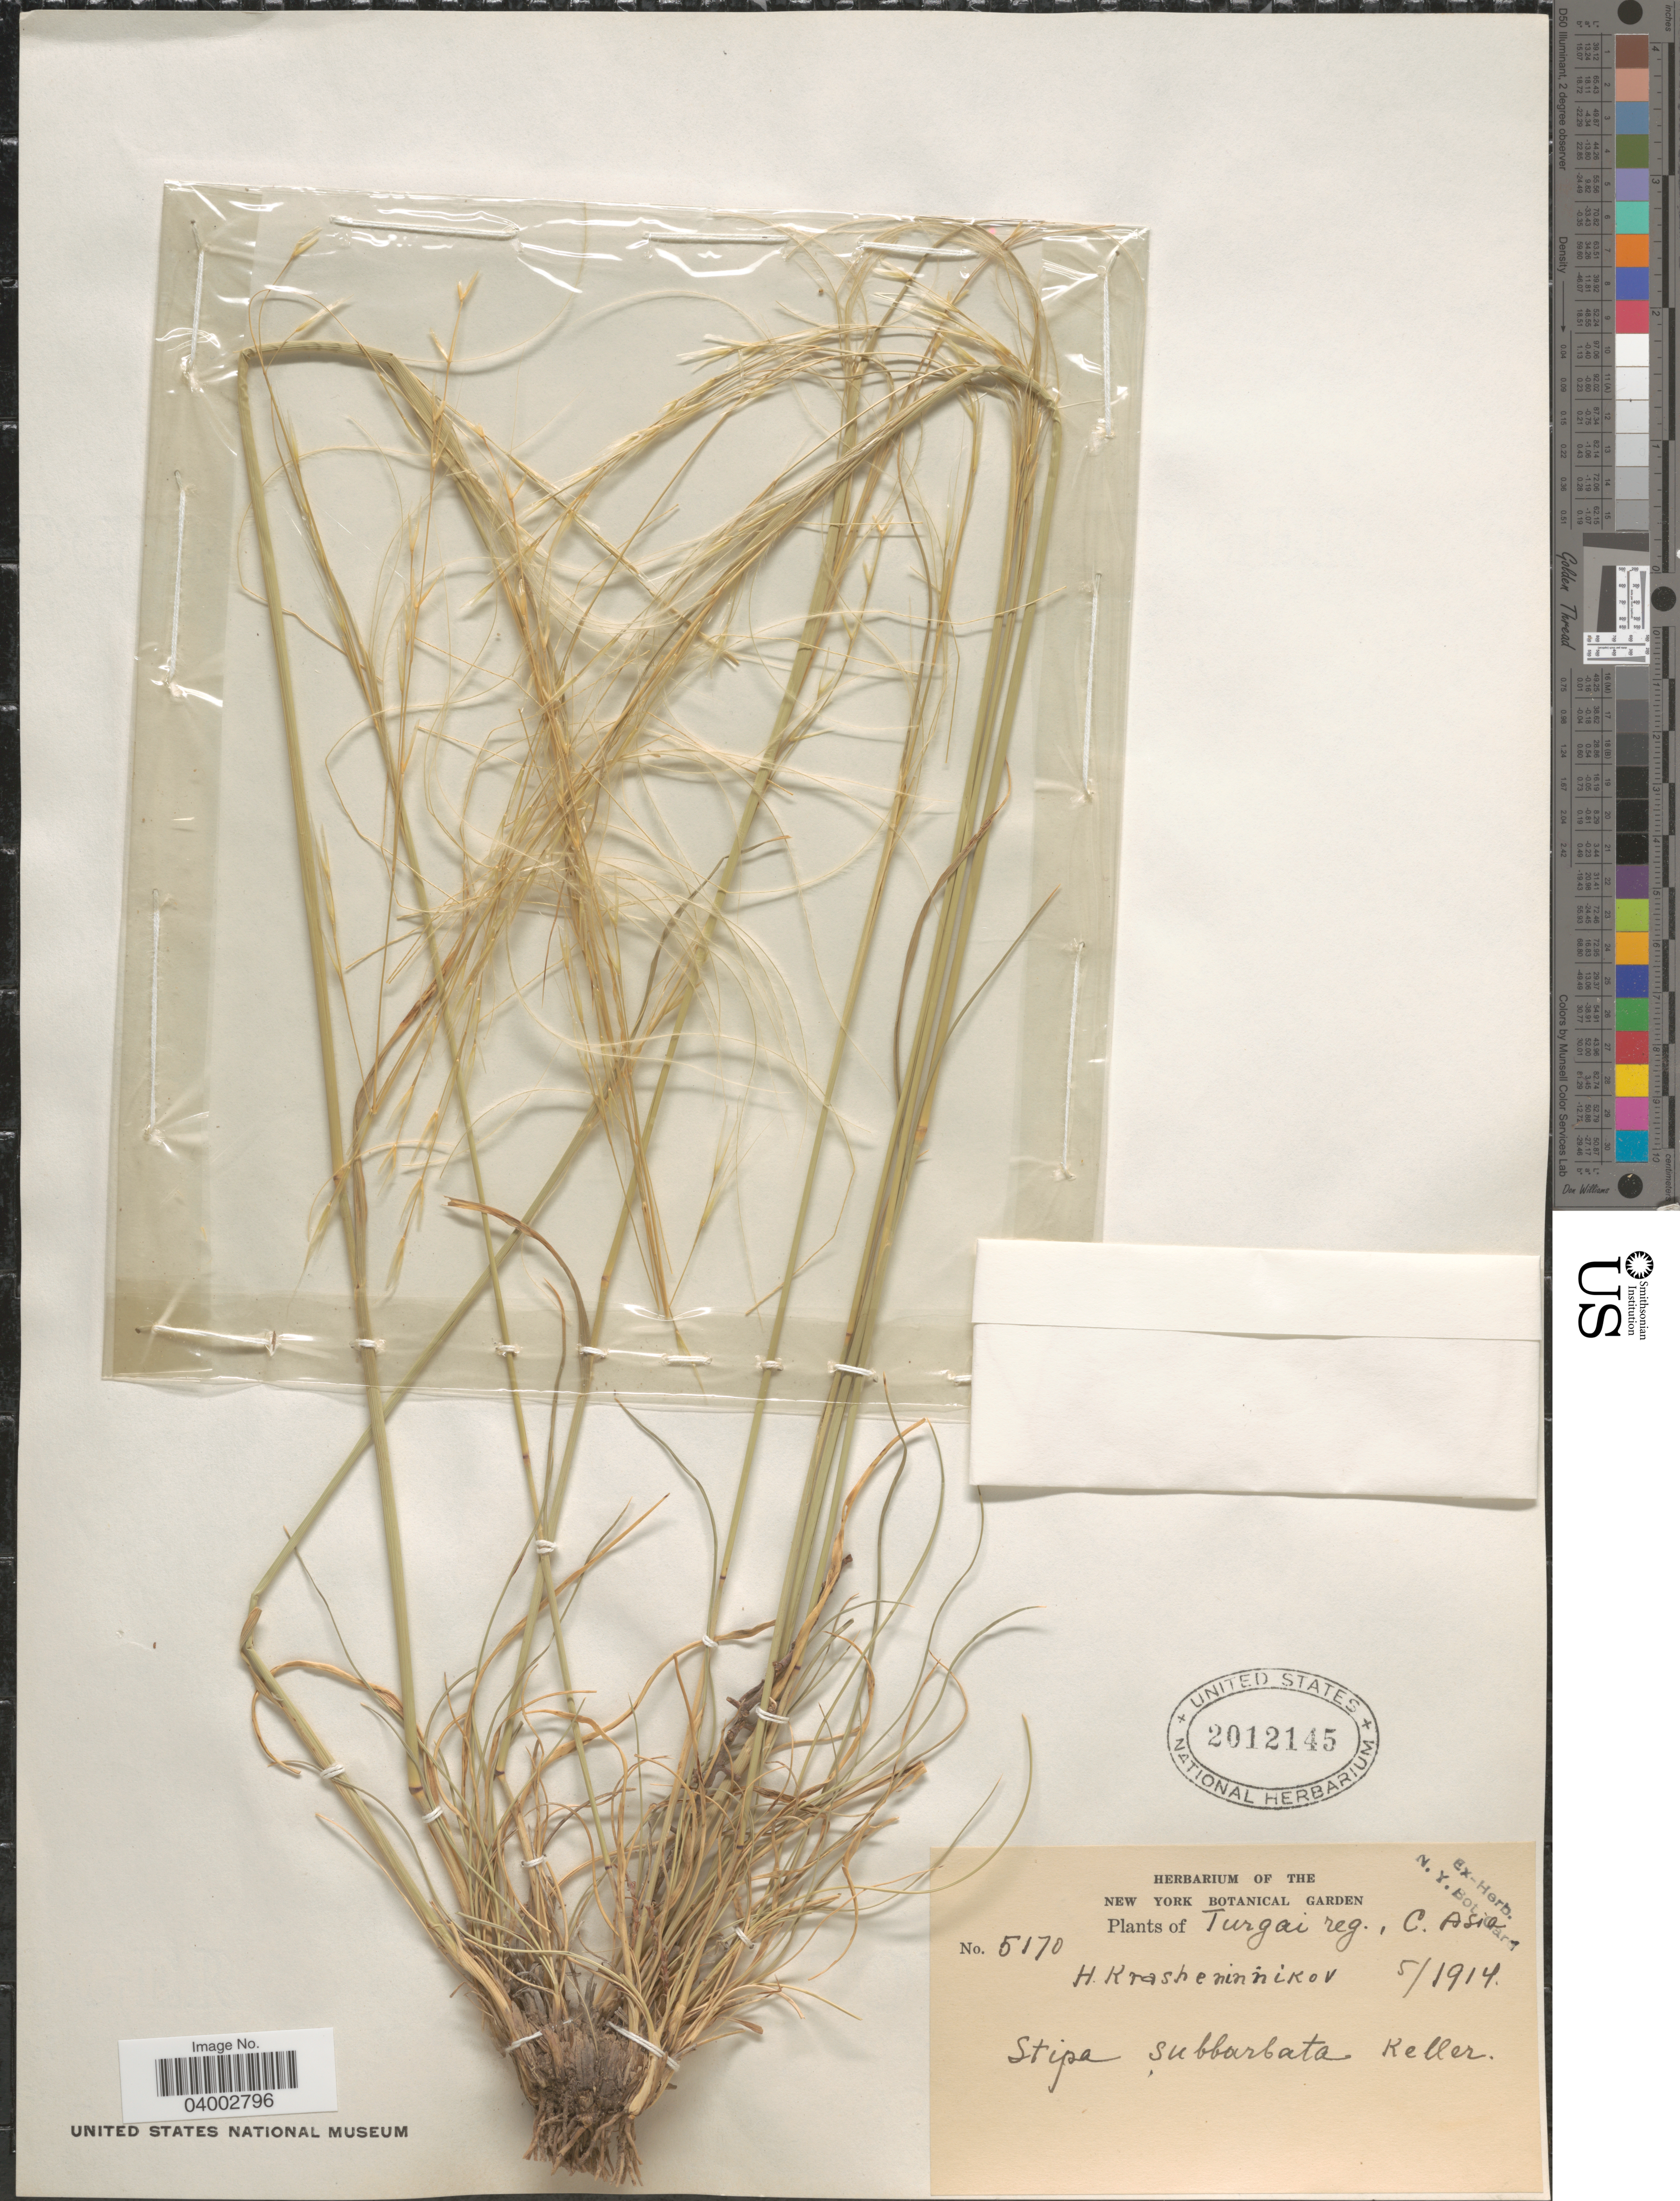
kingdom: Plantae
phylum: Tracheophyta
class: Liliopsida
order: Poales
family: Poaceae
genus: Stipa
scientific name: Stipa hohenackeriana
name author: Trin. & Rupr.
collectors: H. Krasheninnikov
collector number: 5170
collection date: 1914-05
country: Kazakhstan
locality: Turgai reg., C. Asia.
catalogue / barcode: US 2012145